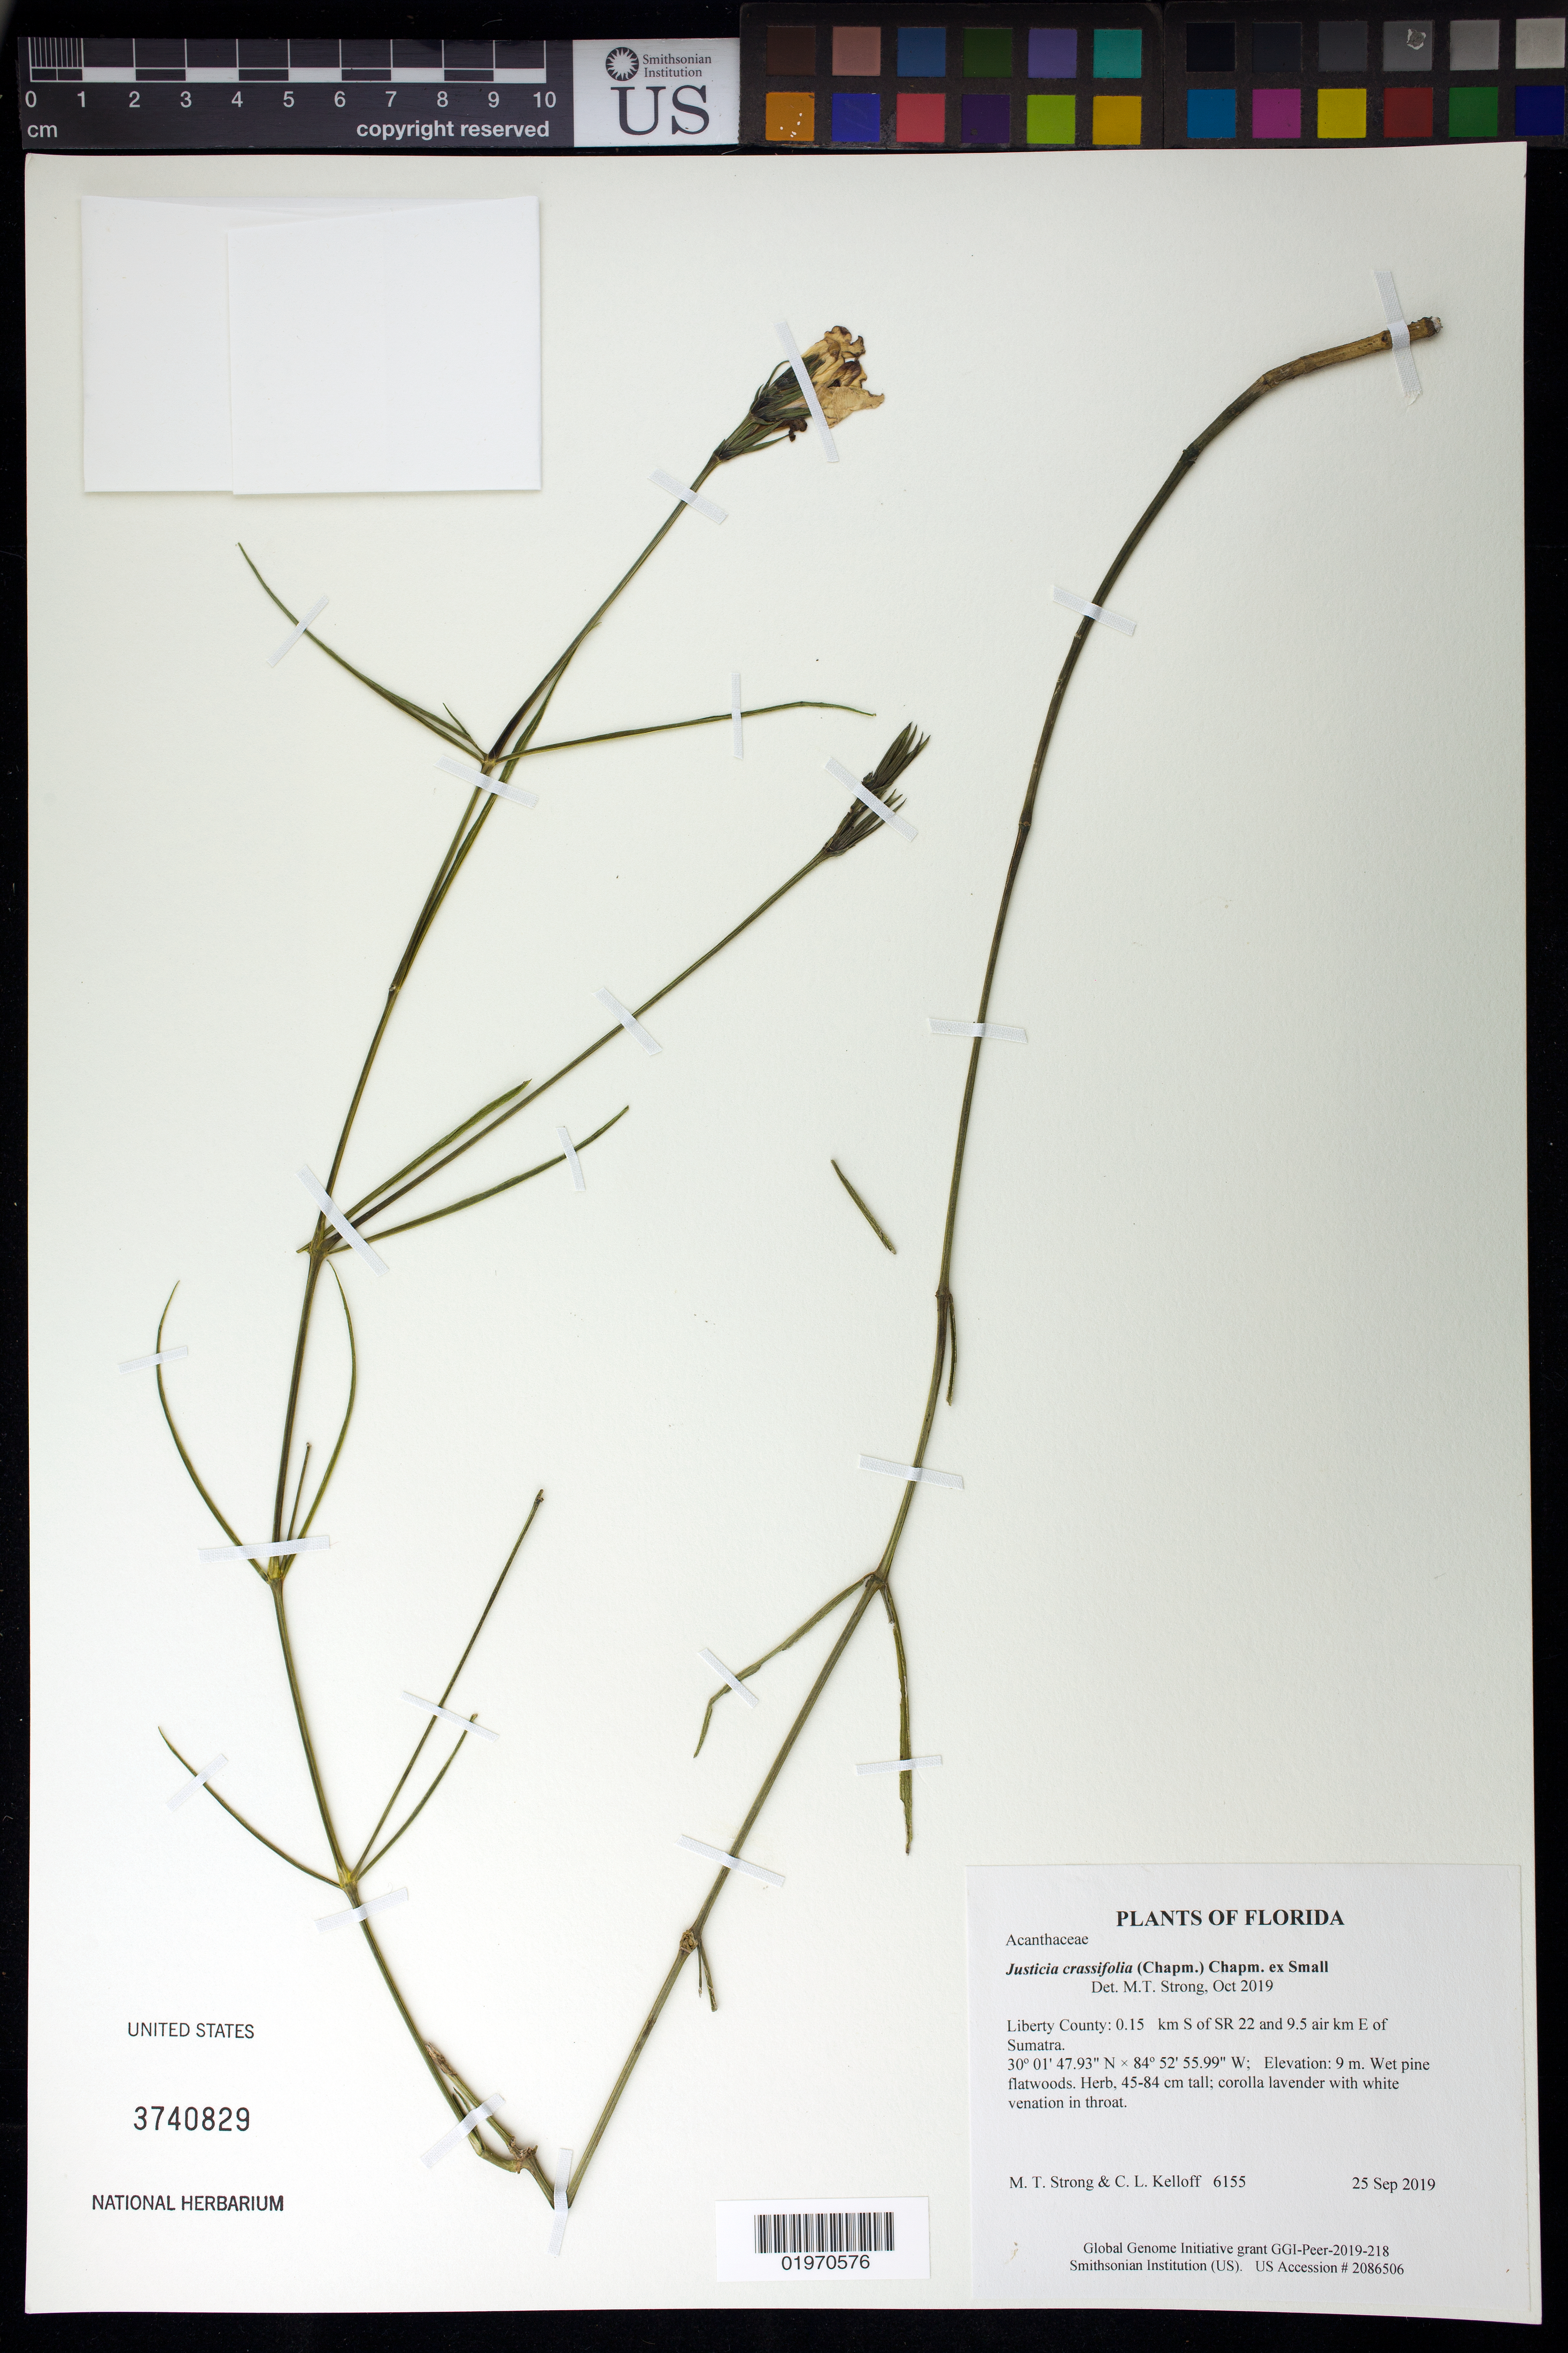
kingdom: Plantae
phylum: Tracheophyta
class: Magnoliopsida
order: Lamiales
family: Acanthaceae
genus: Justicia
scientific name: Justicia crassifolia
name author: (Chapm.) Chapm. ex Small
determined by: Strong, Mark T., (BOT), Smithsonian Institution - National Museum of Natural History (UNITED STATES)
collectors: M. T. Strong & C. L. Kelloff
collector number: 6155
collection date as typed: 25 Sep 2019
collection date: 2019-09-25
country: United States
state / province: Florida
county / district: Liberty County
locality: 0.15 km S of SR 22 and 9.5 air km E of Sumatra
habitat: Wet pine flatwoods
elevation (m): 9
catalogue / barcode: US 3740829